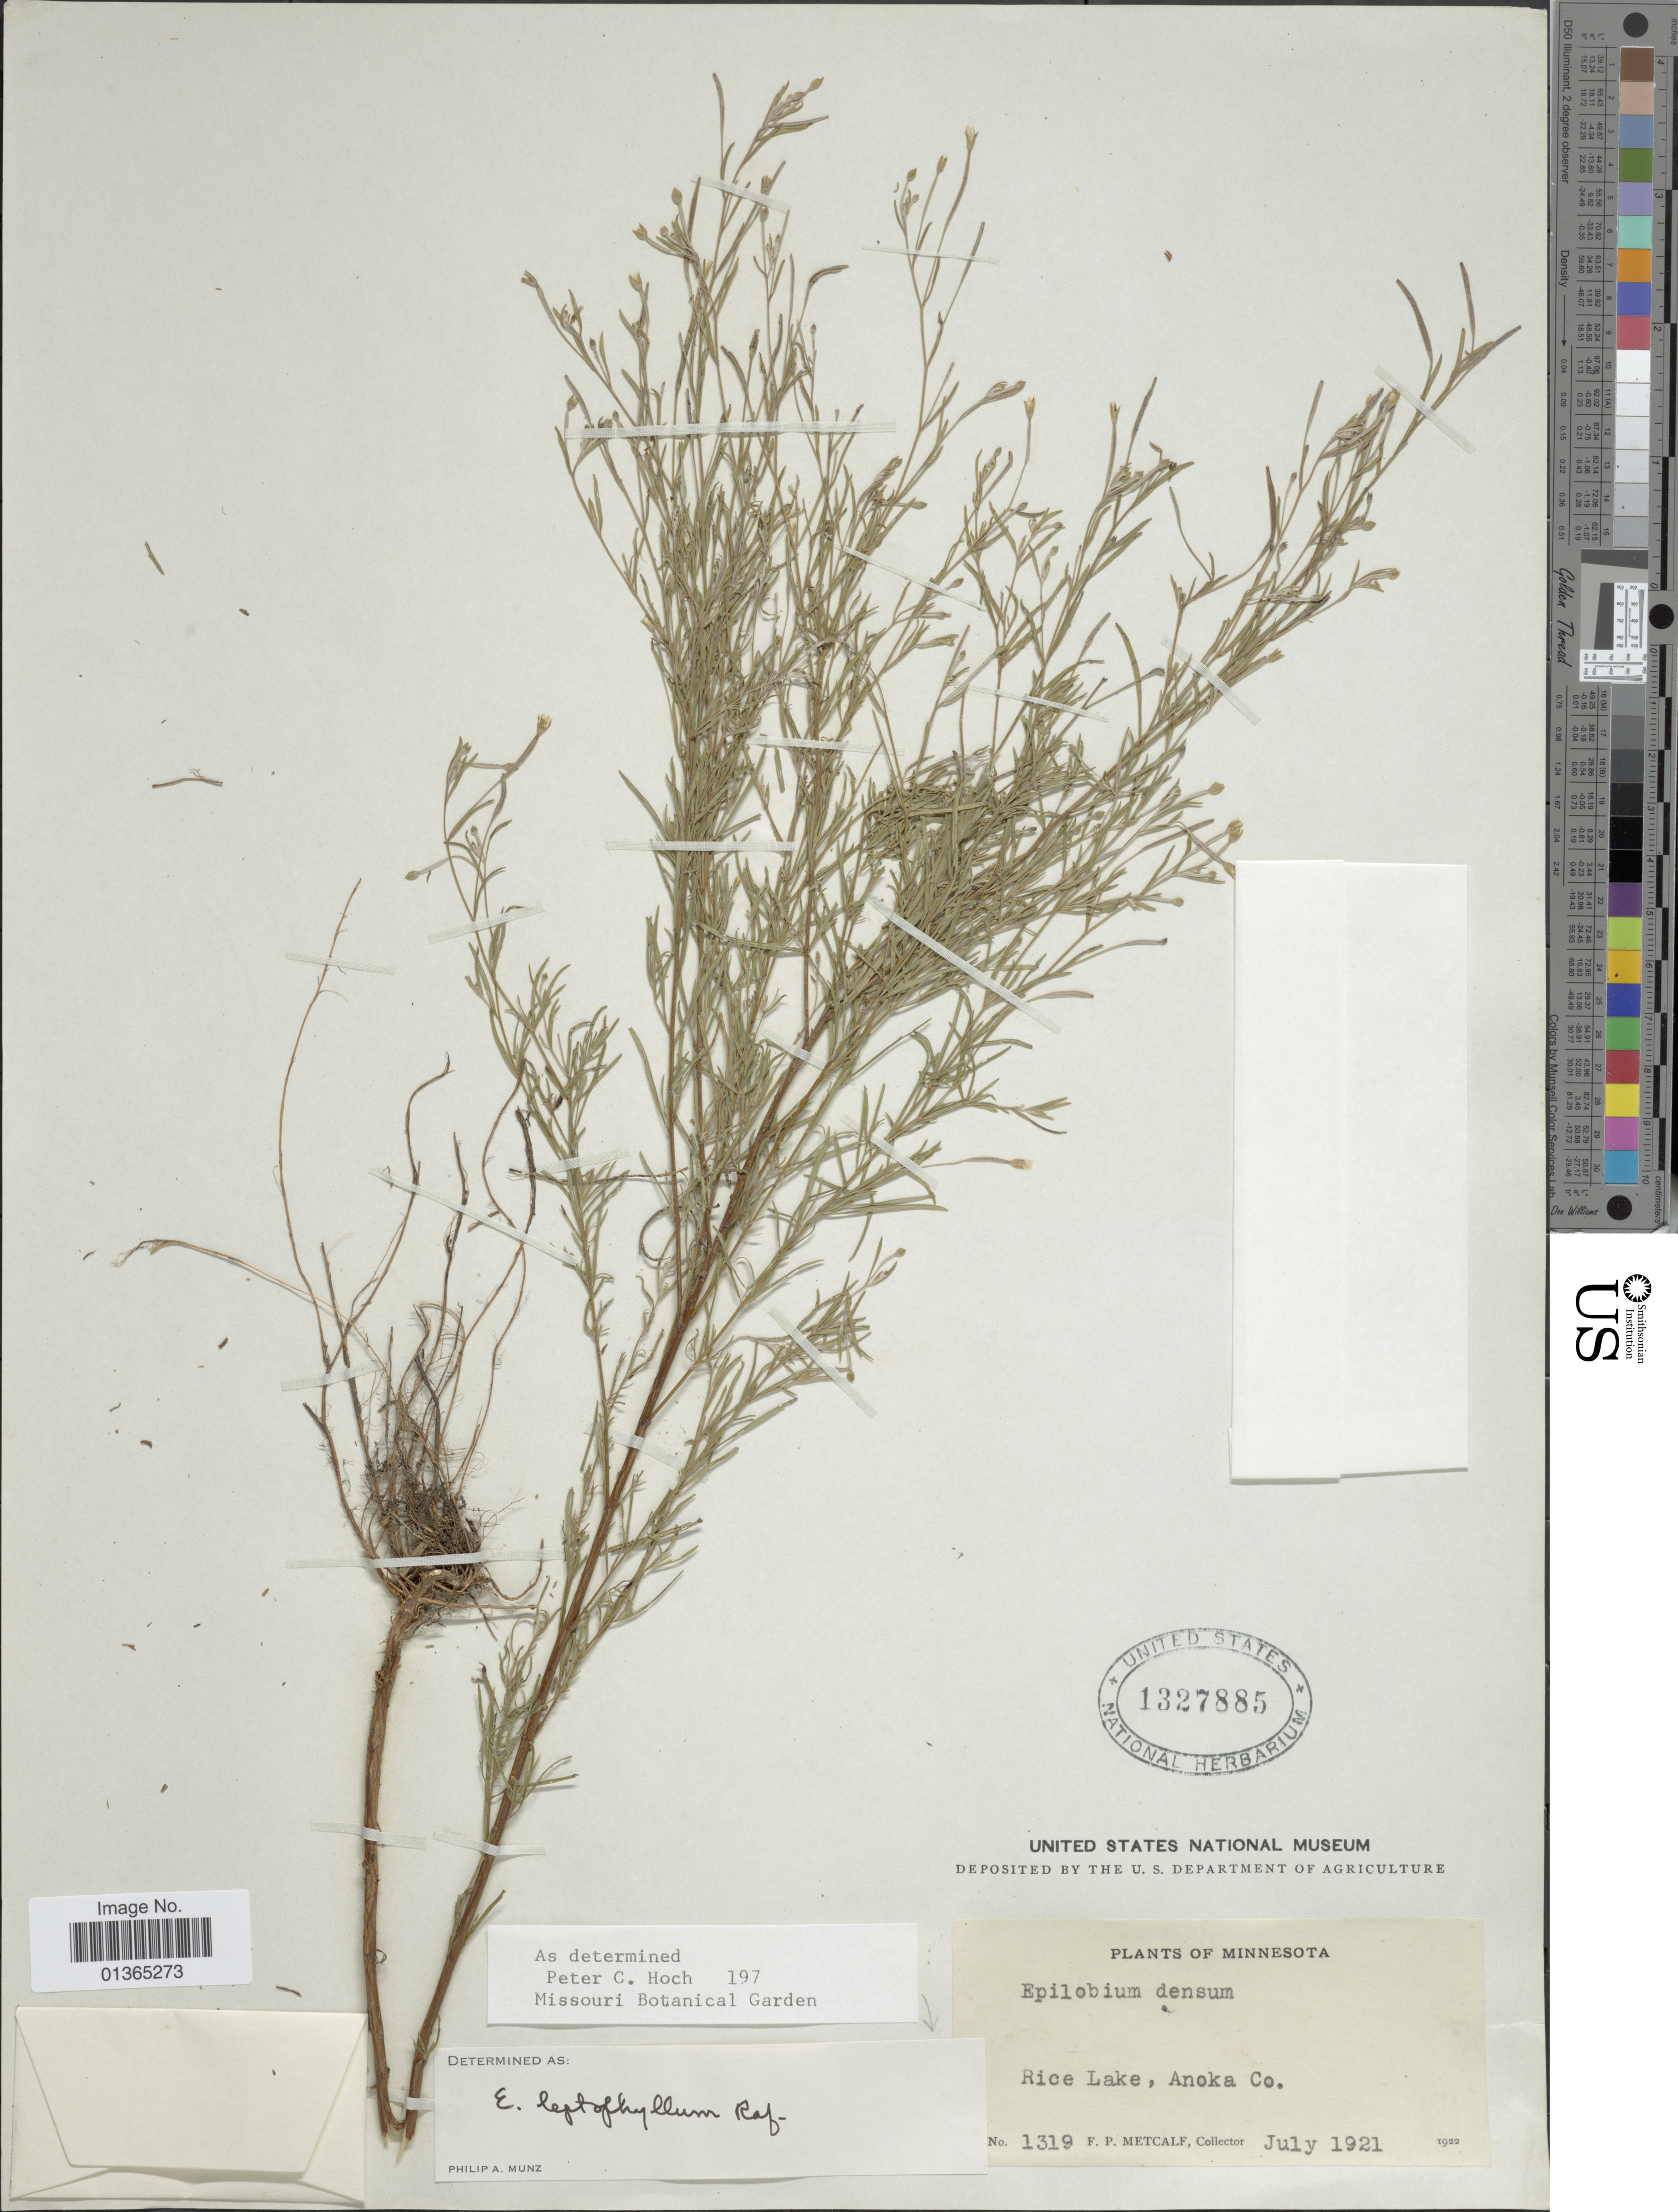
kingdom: Plantae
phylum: Tracheophyta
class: Magnoliopsida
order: Myrtales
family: Onagraceae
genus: Epilobium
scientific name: Epilobium leptophyllum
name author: Raf.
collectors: F. Metcalf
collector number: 1319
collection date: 1921-07/1922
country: United States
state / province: Minnesota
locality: Rice Lake, Anoka Co.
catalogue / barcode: US 1327885